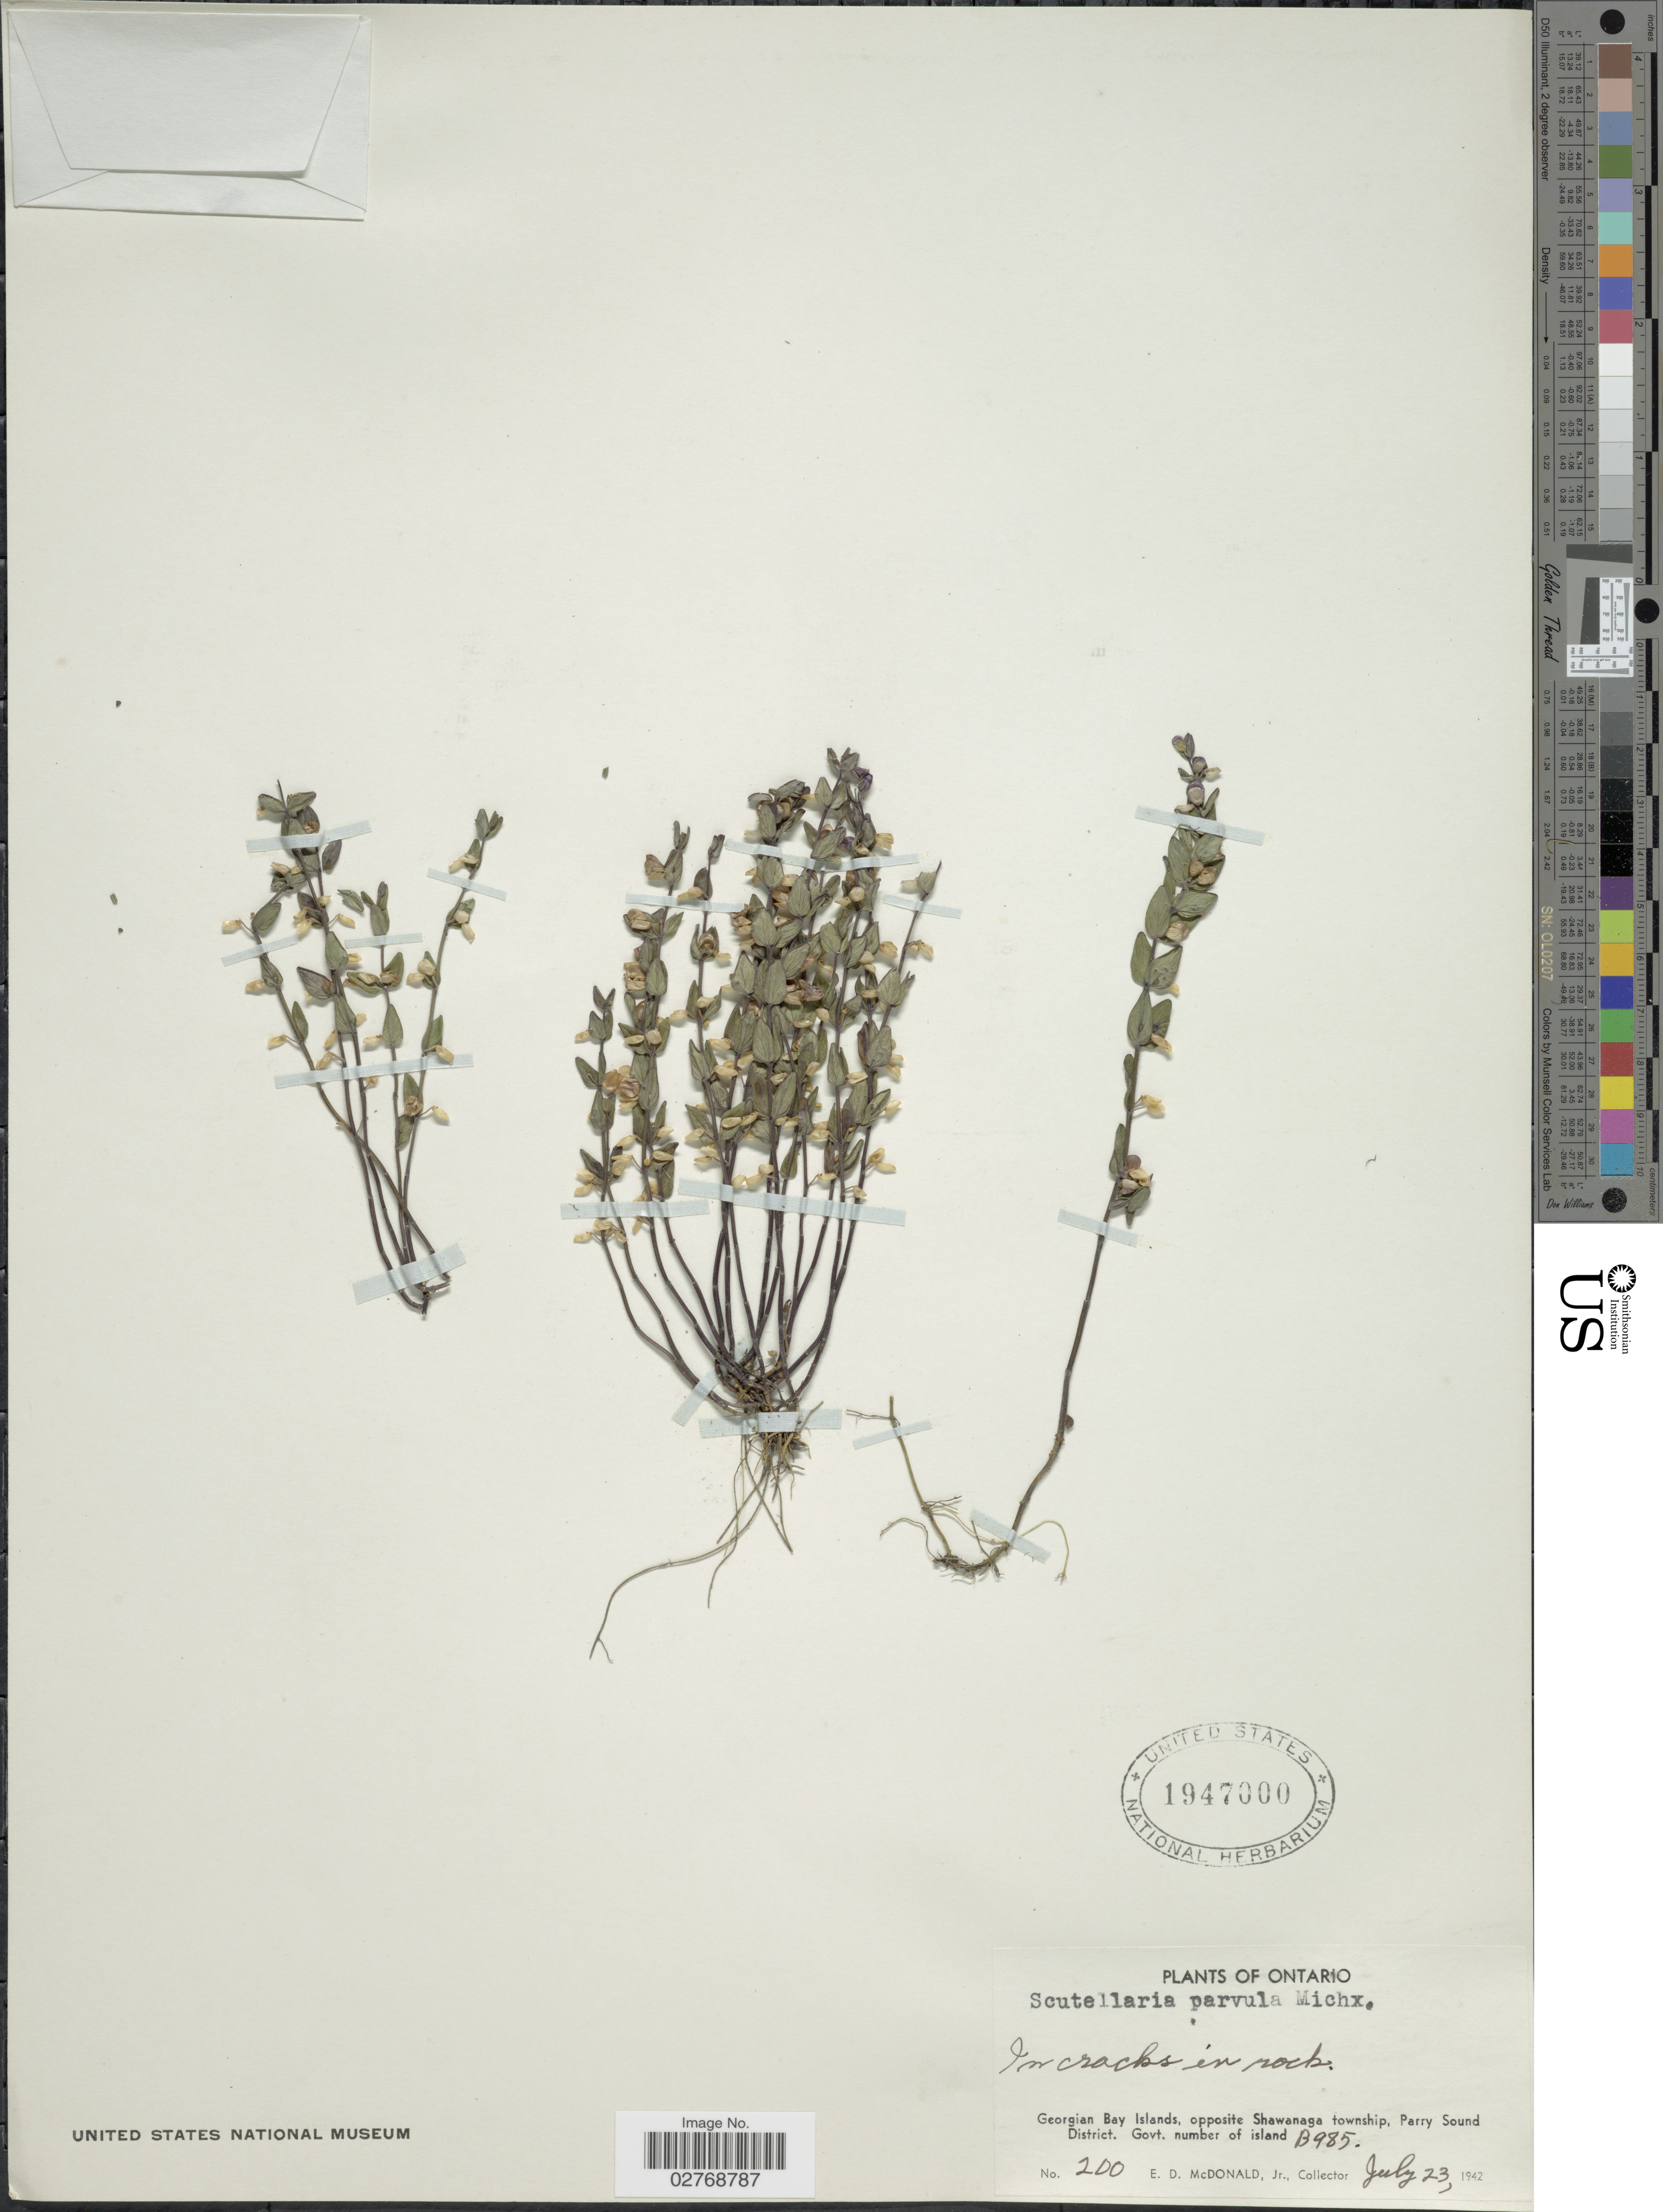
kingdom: Plantae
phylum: Tracheophyta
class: Magnoliopsida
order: Lamiales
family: Lamiaceae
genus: Scutellaria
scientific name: Scutellaria parvula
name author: Michx.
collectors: E. D. McDonald Jr.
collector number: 200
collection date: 1942-07-23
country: Canada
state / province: Ontario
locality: Georgian Bay Islands, opposite Shawanaga township, Parry Sound District. Govt. number of island B985.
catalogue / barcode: US 1947000